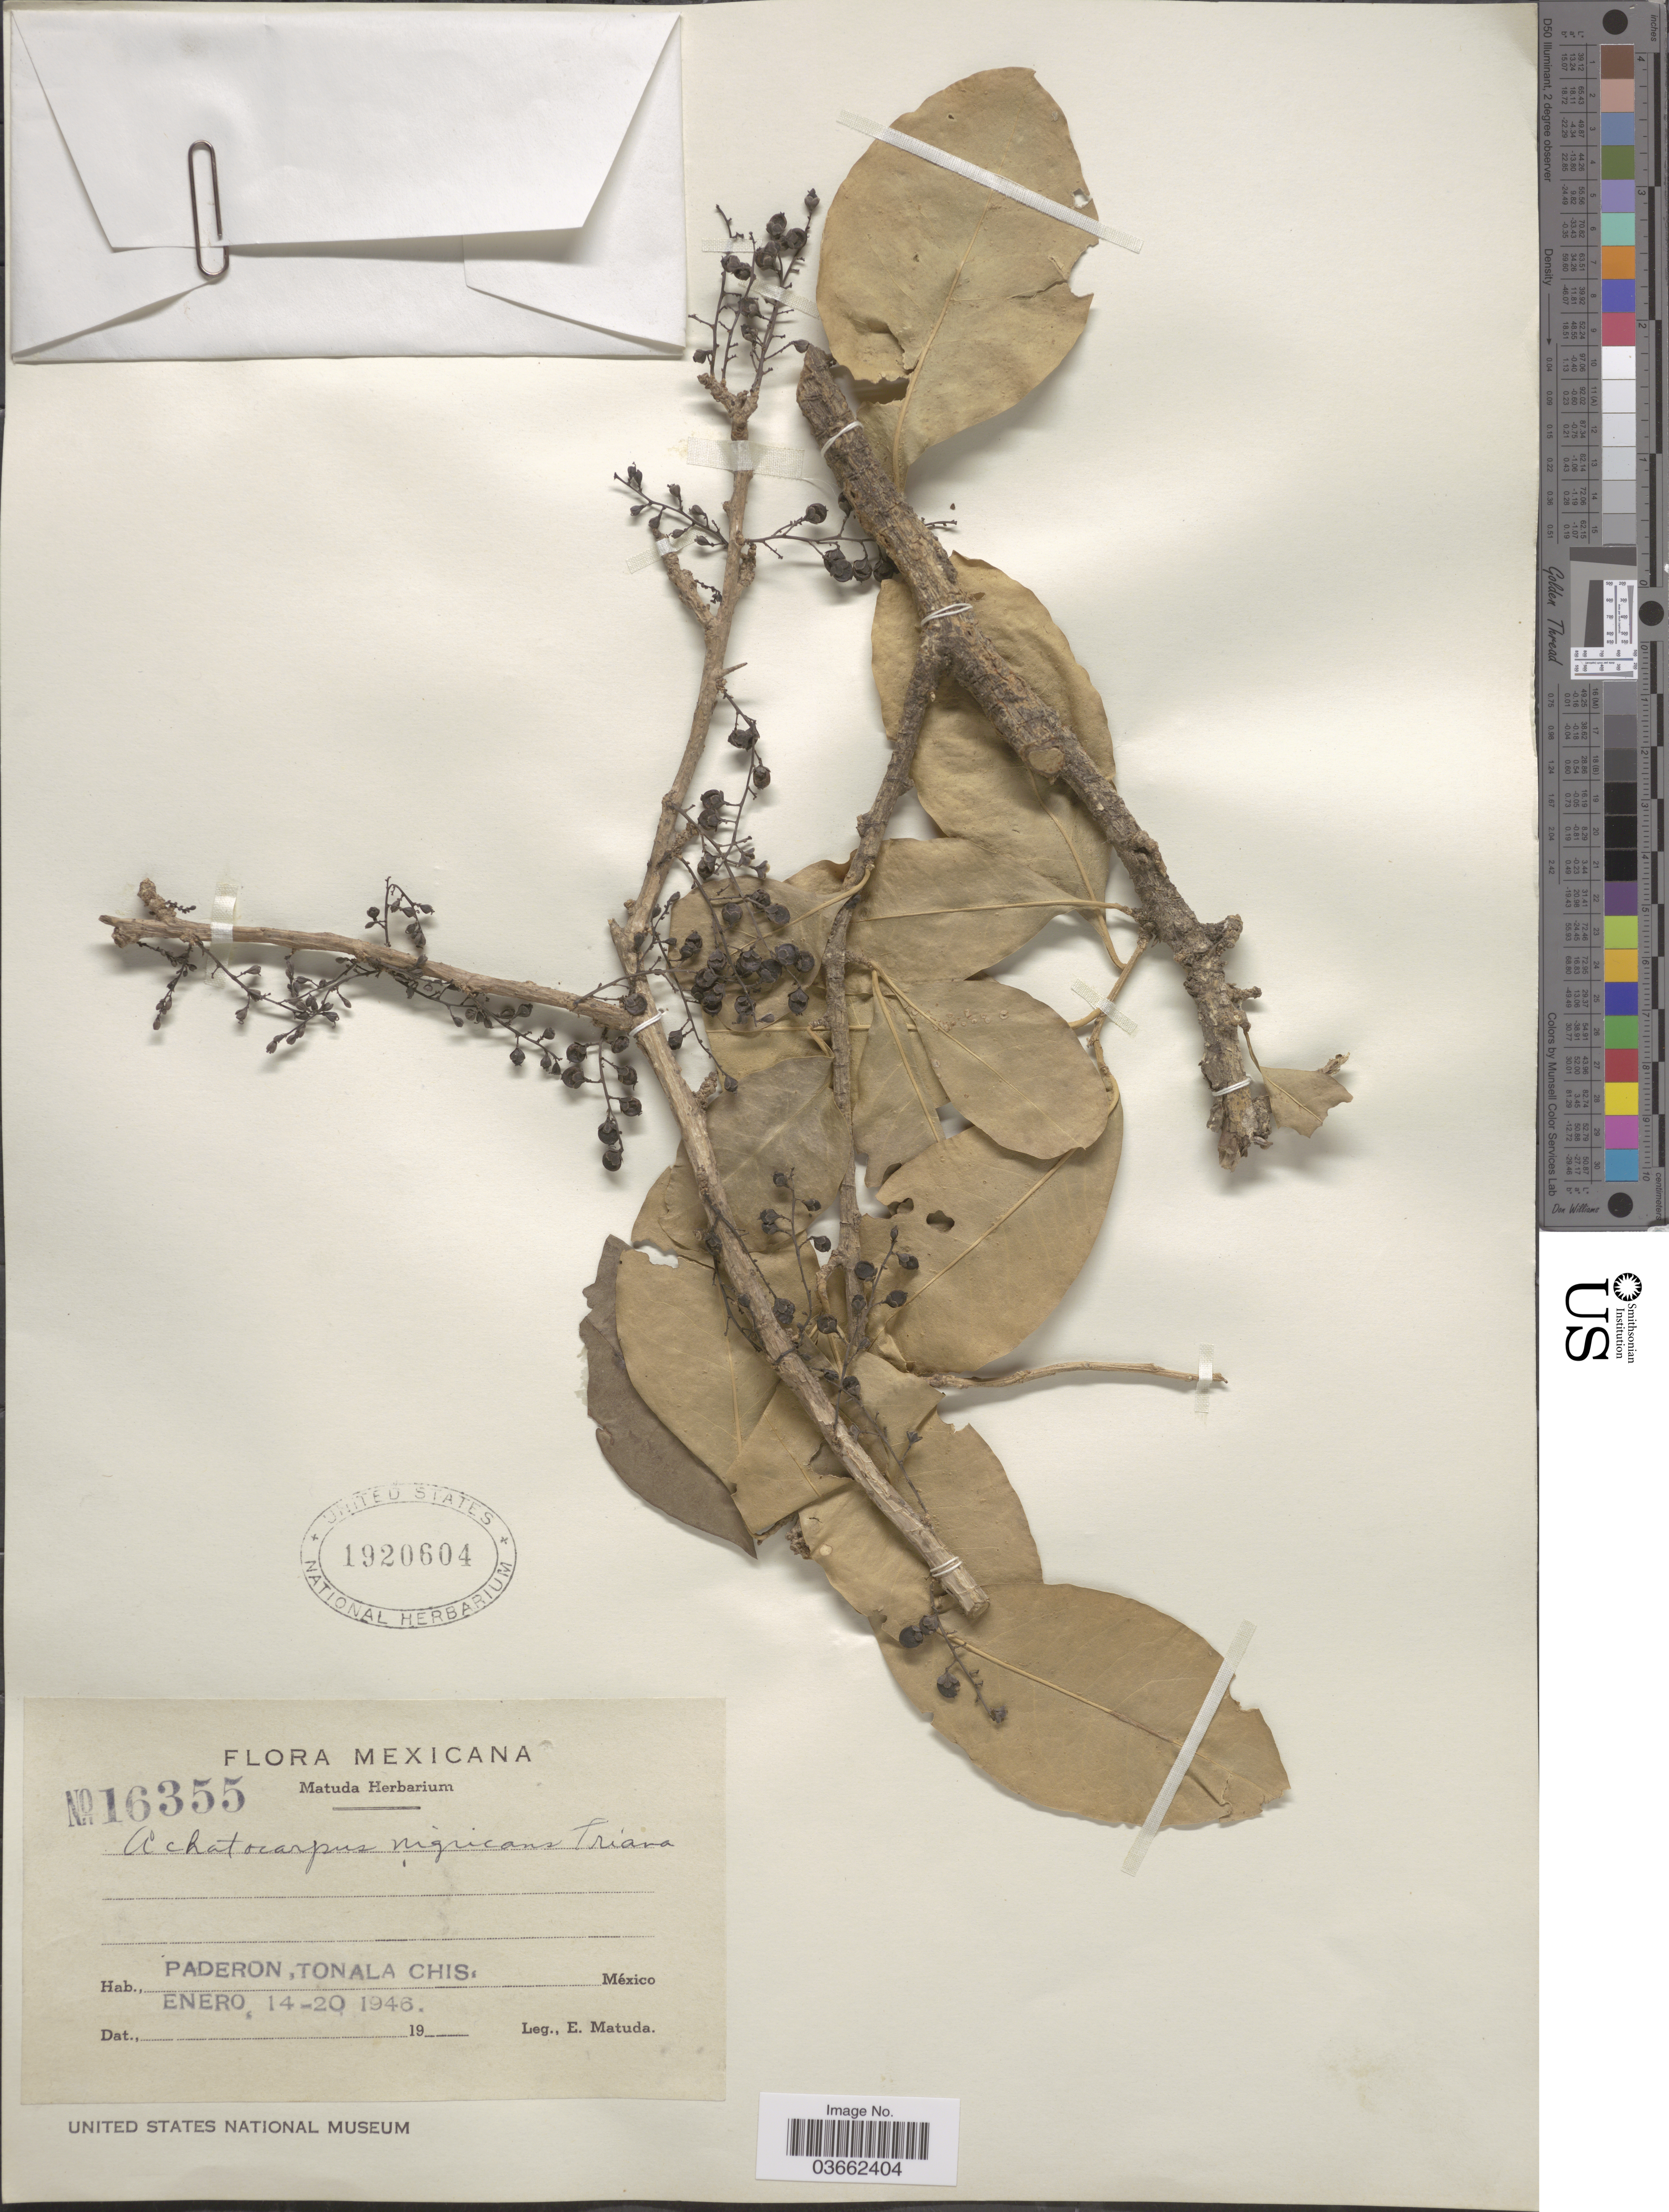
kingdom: Plantae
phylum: Tracheophyta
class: Magnoliopsida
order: Caryophyllales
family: Achatocarpaceae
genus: Achatocarpus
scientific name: Achatocarpus nigricans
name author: Triana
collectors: E. Matuda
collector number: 16355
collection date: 1946-01-14/1946-01-20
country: Mexico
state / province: Chiapas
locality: Paderon, Tonala.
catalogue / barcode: US 1920604